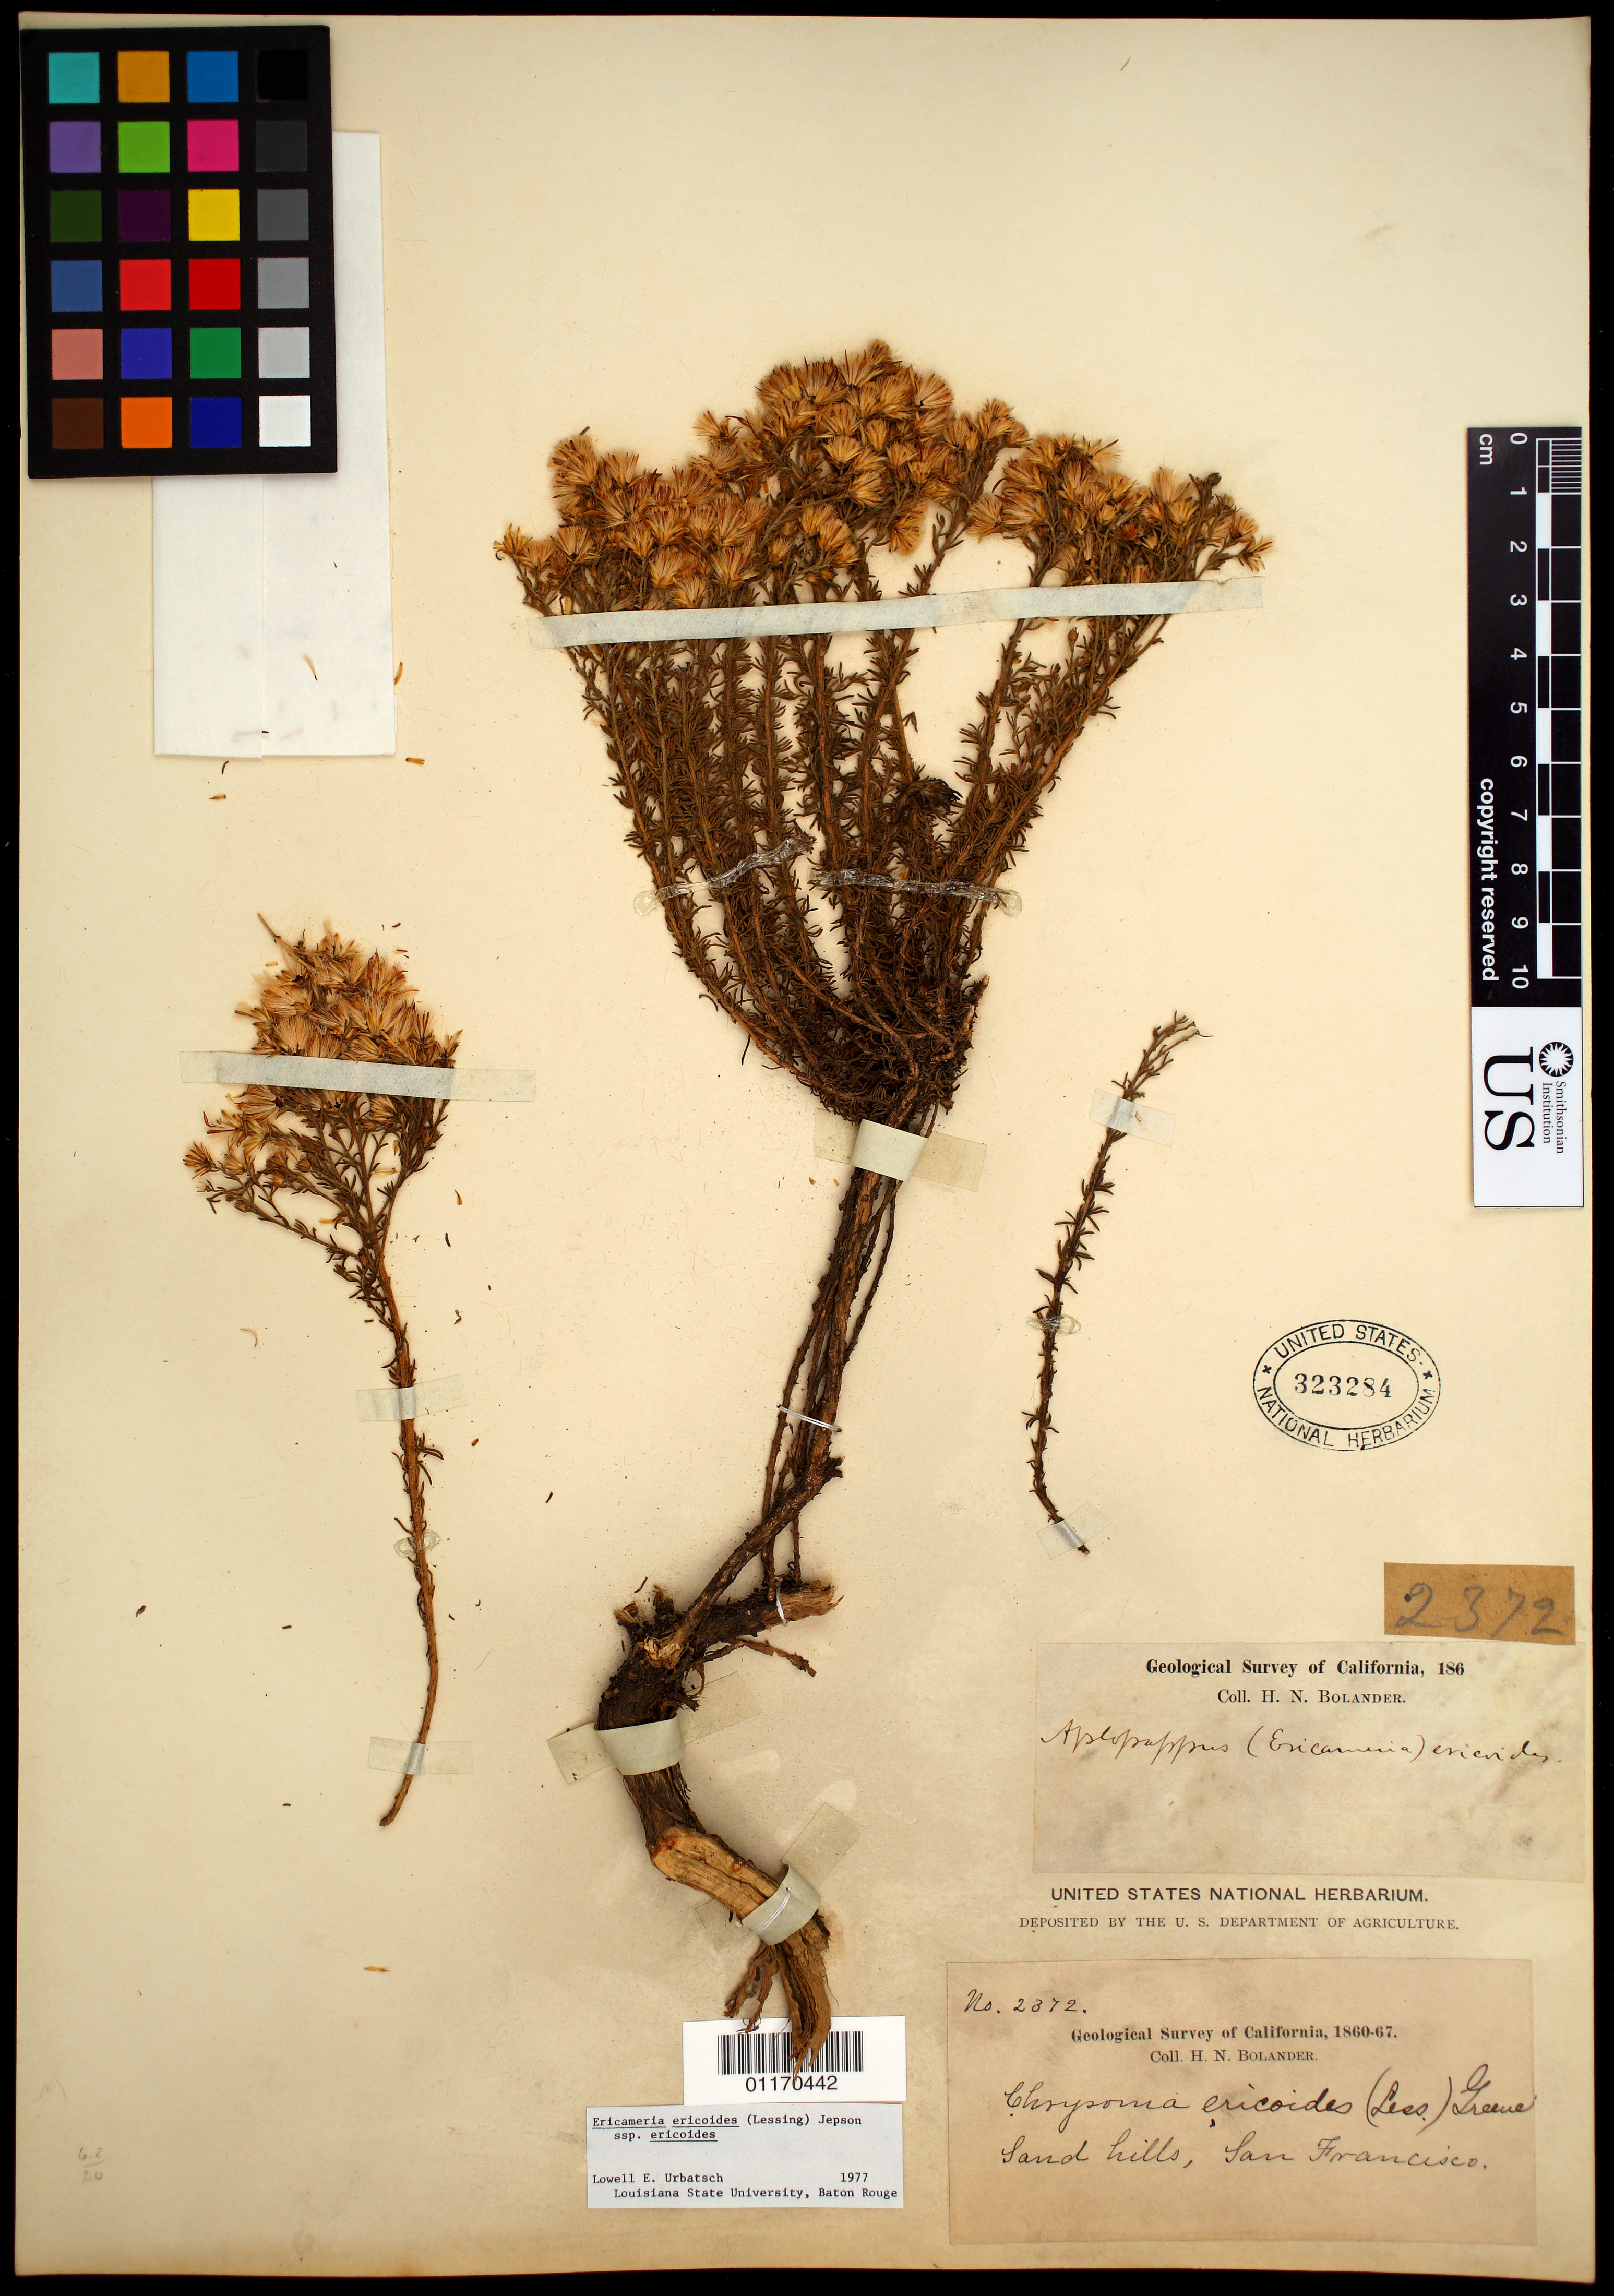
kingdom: Plantae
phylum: Tracheophyta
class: Magnoliopsida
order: Asterales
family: Asteraceae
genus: Ericameria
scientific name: Ericameria ericoides subsp. ericoides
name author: (Less.) Nutt. ex Jeps.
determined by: Urbatsch, L. E., (TEX), University of Texas Austin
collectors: H. Bolander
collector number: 2372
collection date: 1860/1866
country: United States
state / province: California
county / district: San Francisco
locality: Sand hills, near San Francisco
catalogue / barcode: US 323284